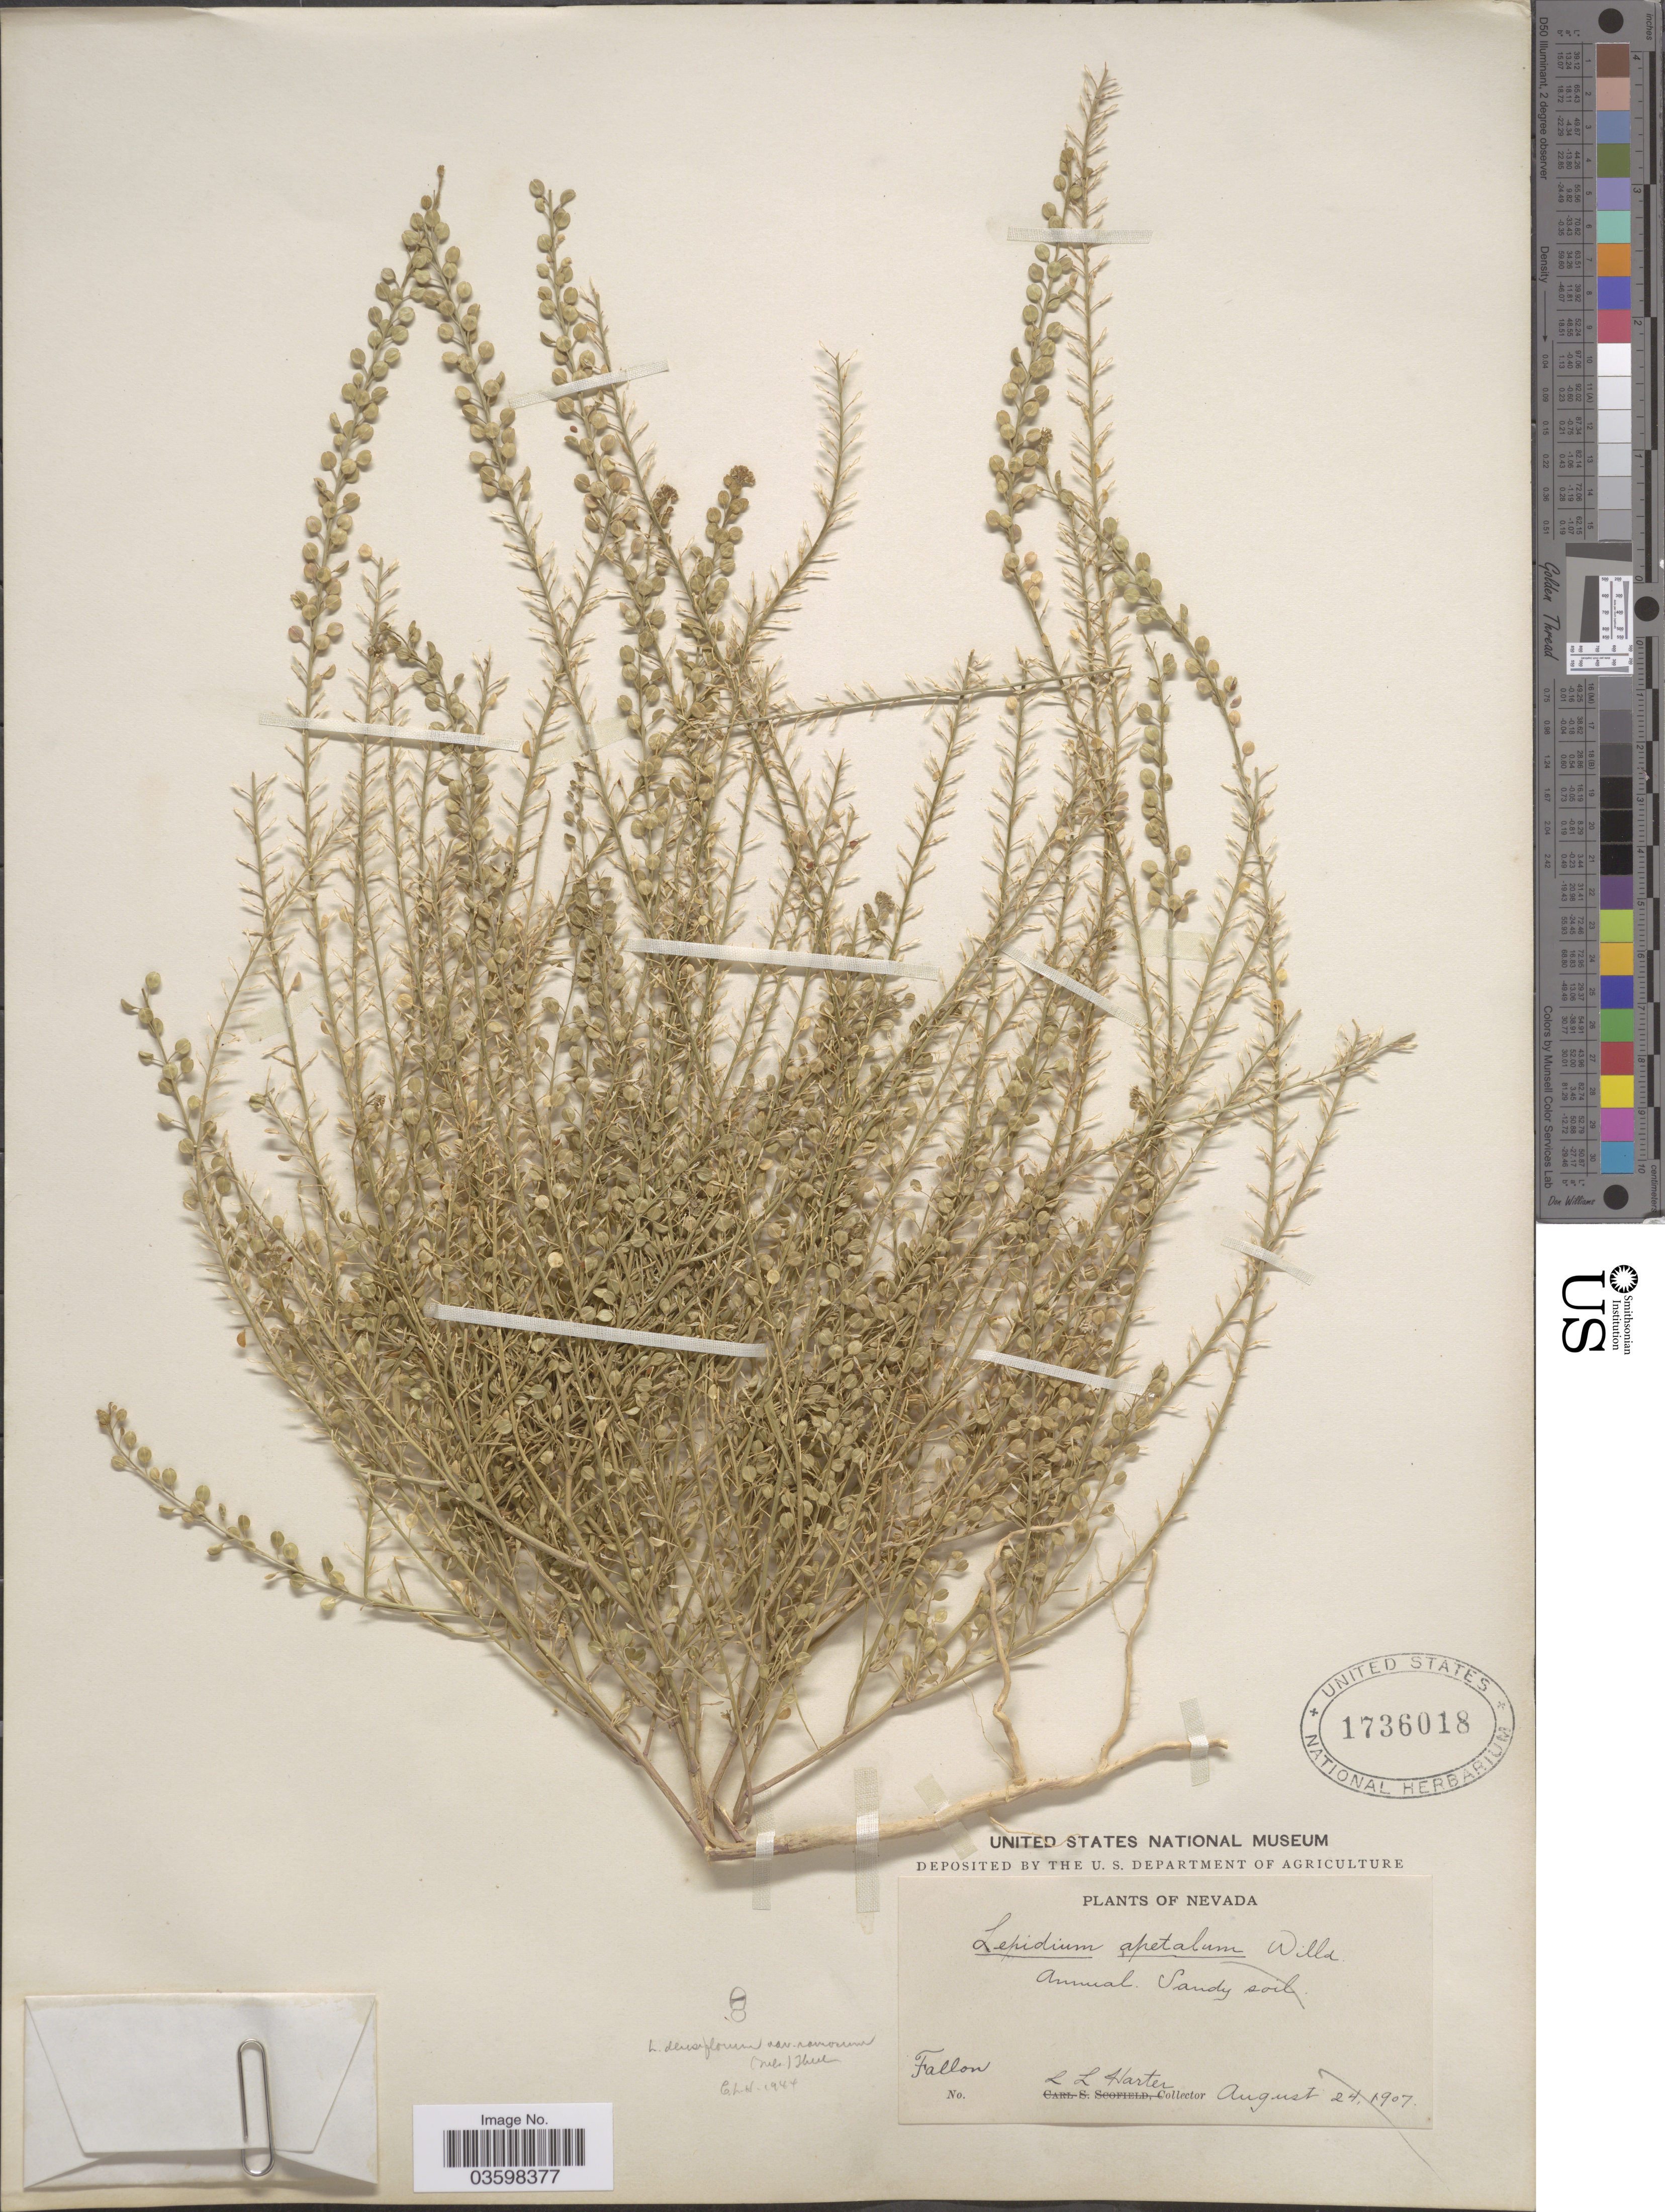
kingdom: Plantae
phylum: Tracheophyta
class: Magnoliopsida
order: Brassicales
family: Brassicaceae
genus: Lepidium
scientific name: Lepidium densiflorum var. ramosum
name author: (A. Nelson) Thell.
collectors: S. Harter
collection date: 1907-08-24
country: United States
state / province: Nevada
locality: Fallon.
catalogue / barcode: US 1736018